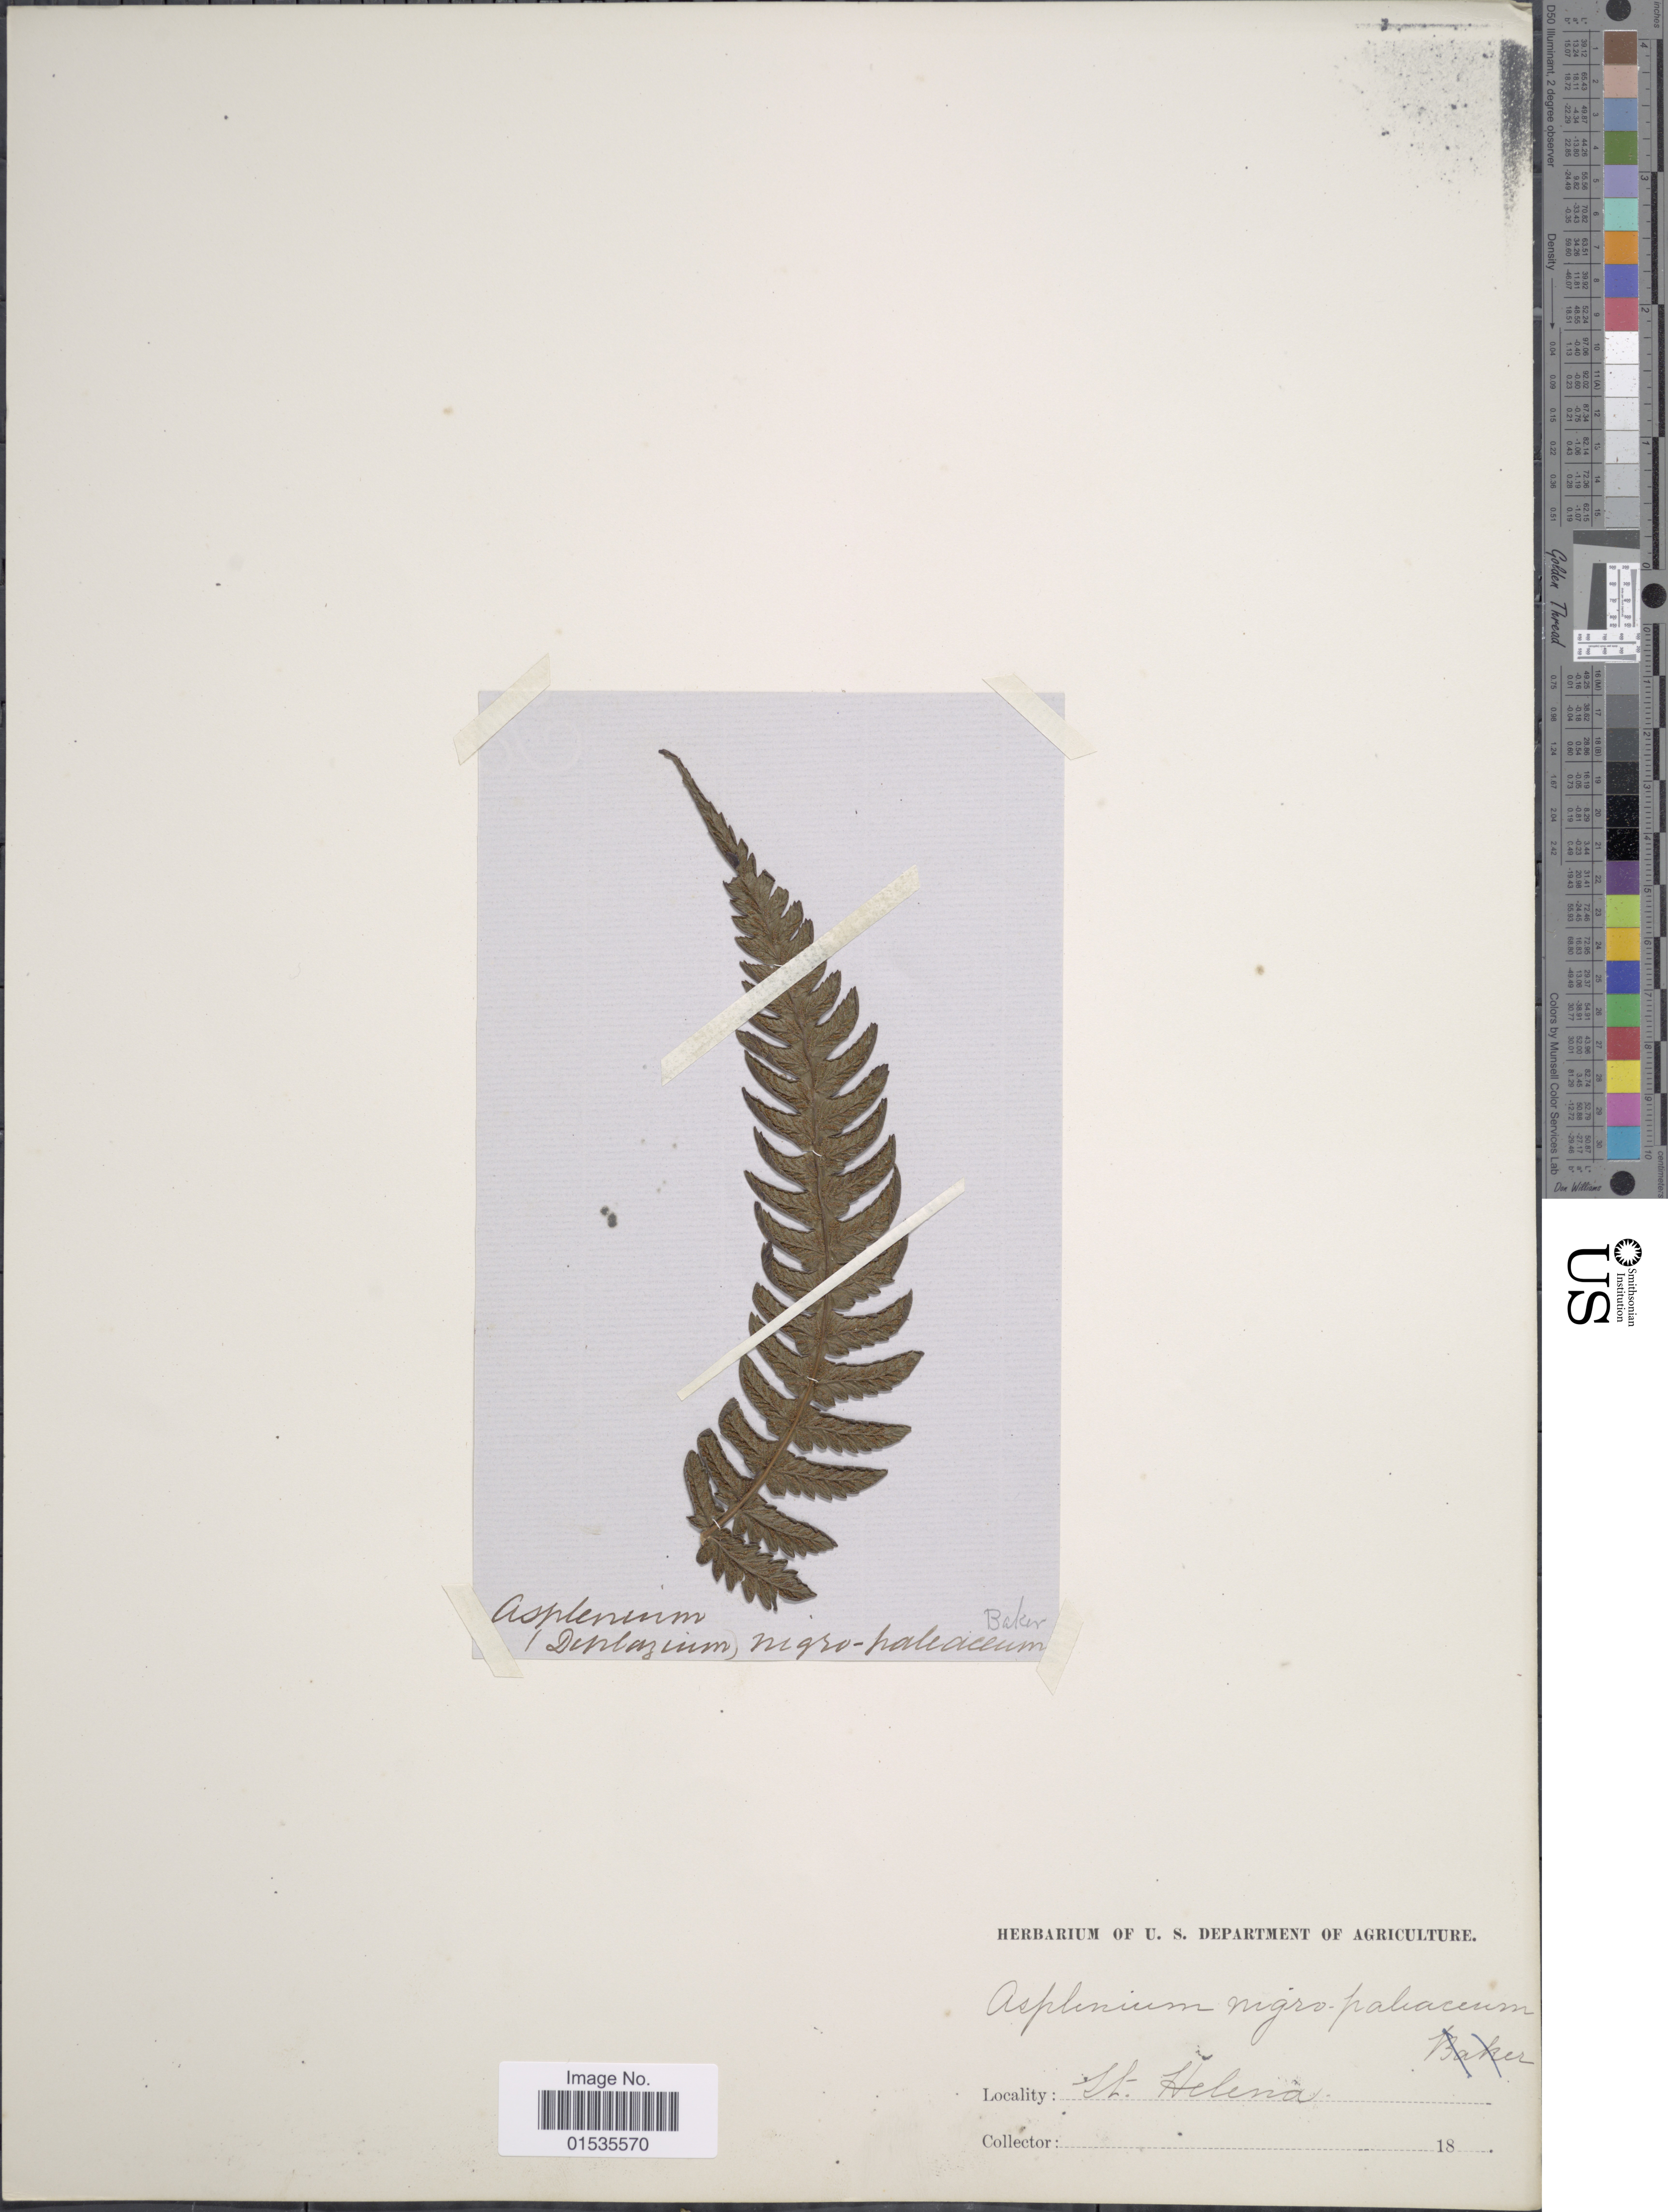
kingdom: Plantae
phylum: Tracheophyta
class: Polypodiopsida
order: Polypodiales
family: Athyriaceae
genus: Diplazium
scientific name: Diplazium nigropaleaceum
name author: Kunze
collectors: Facchini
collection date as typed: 18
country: St. Helena Islands